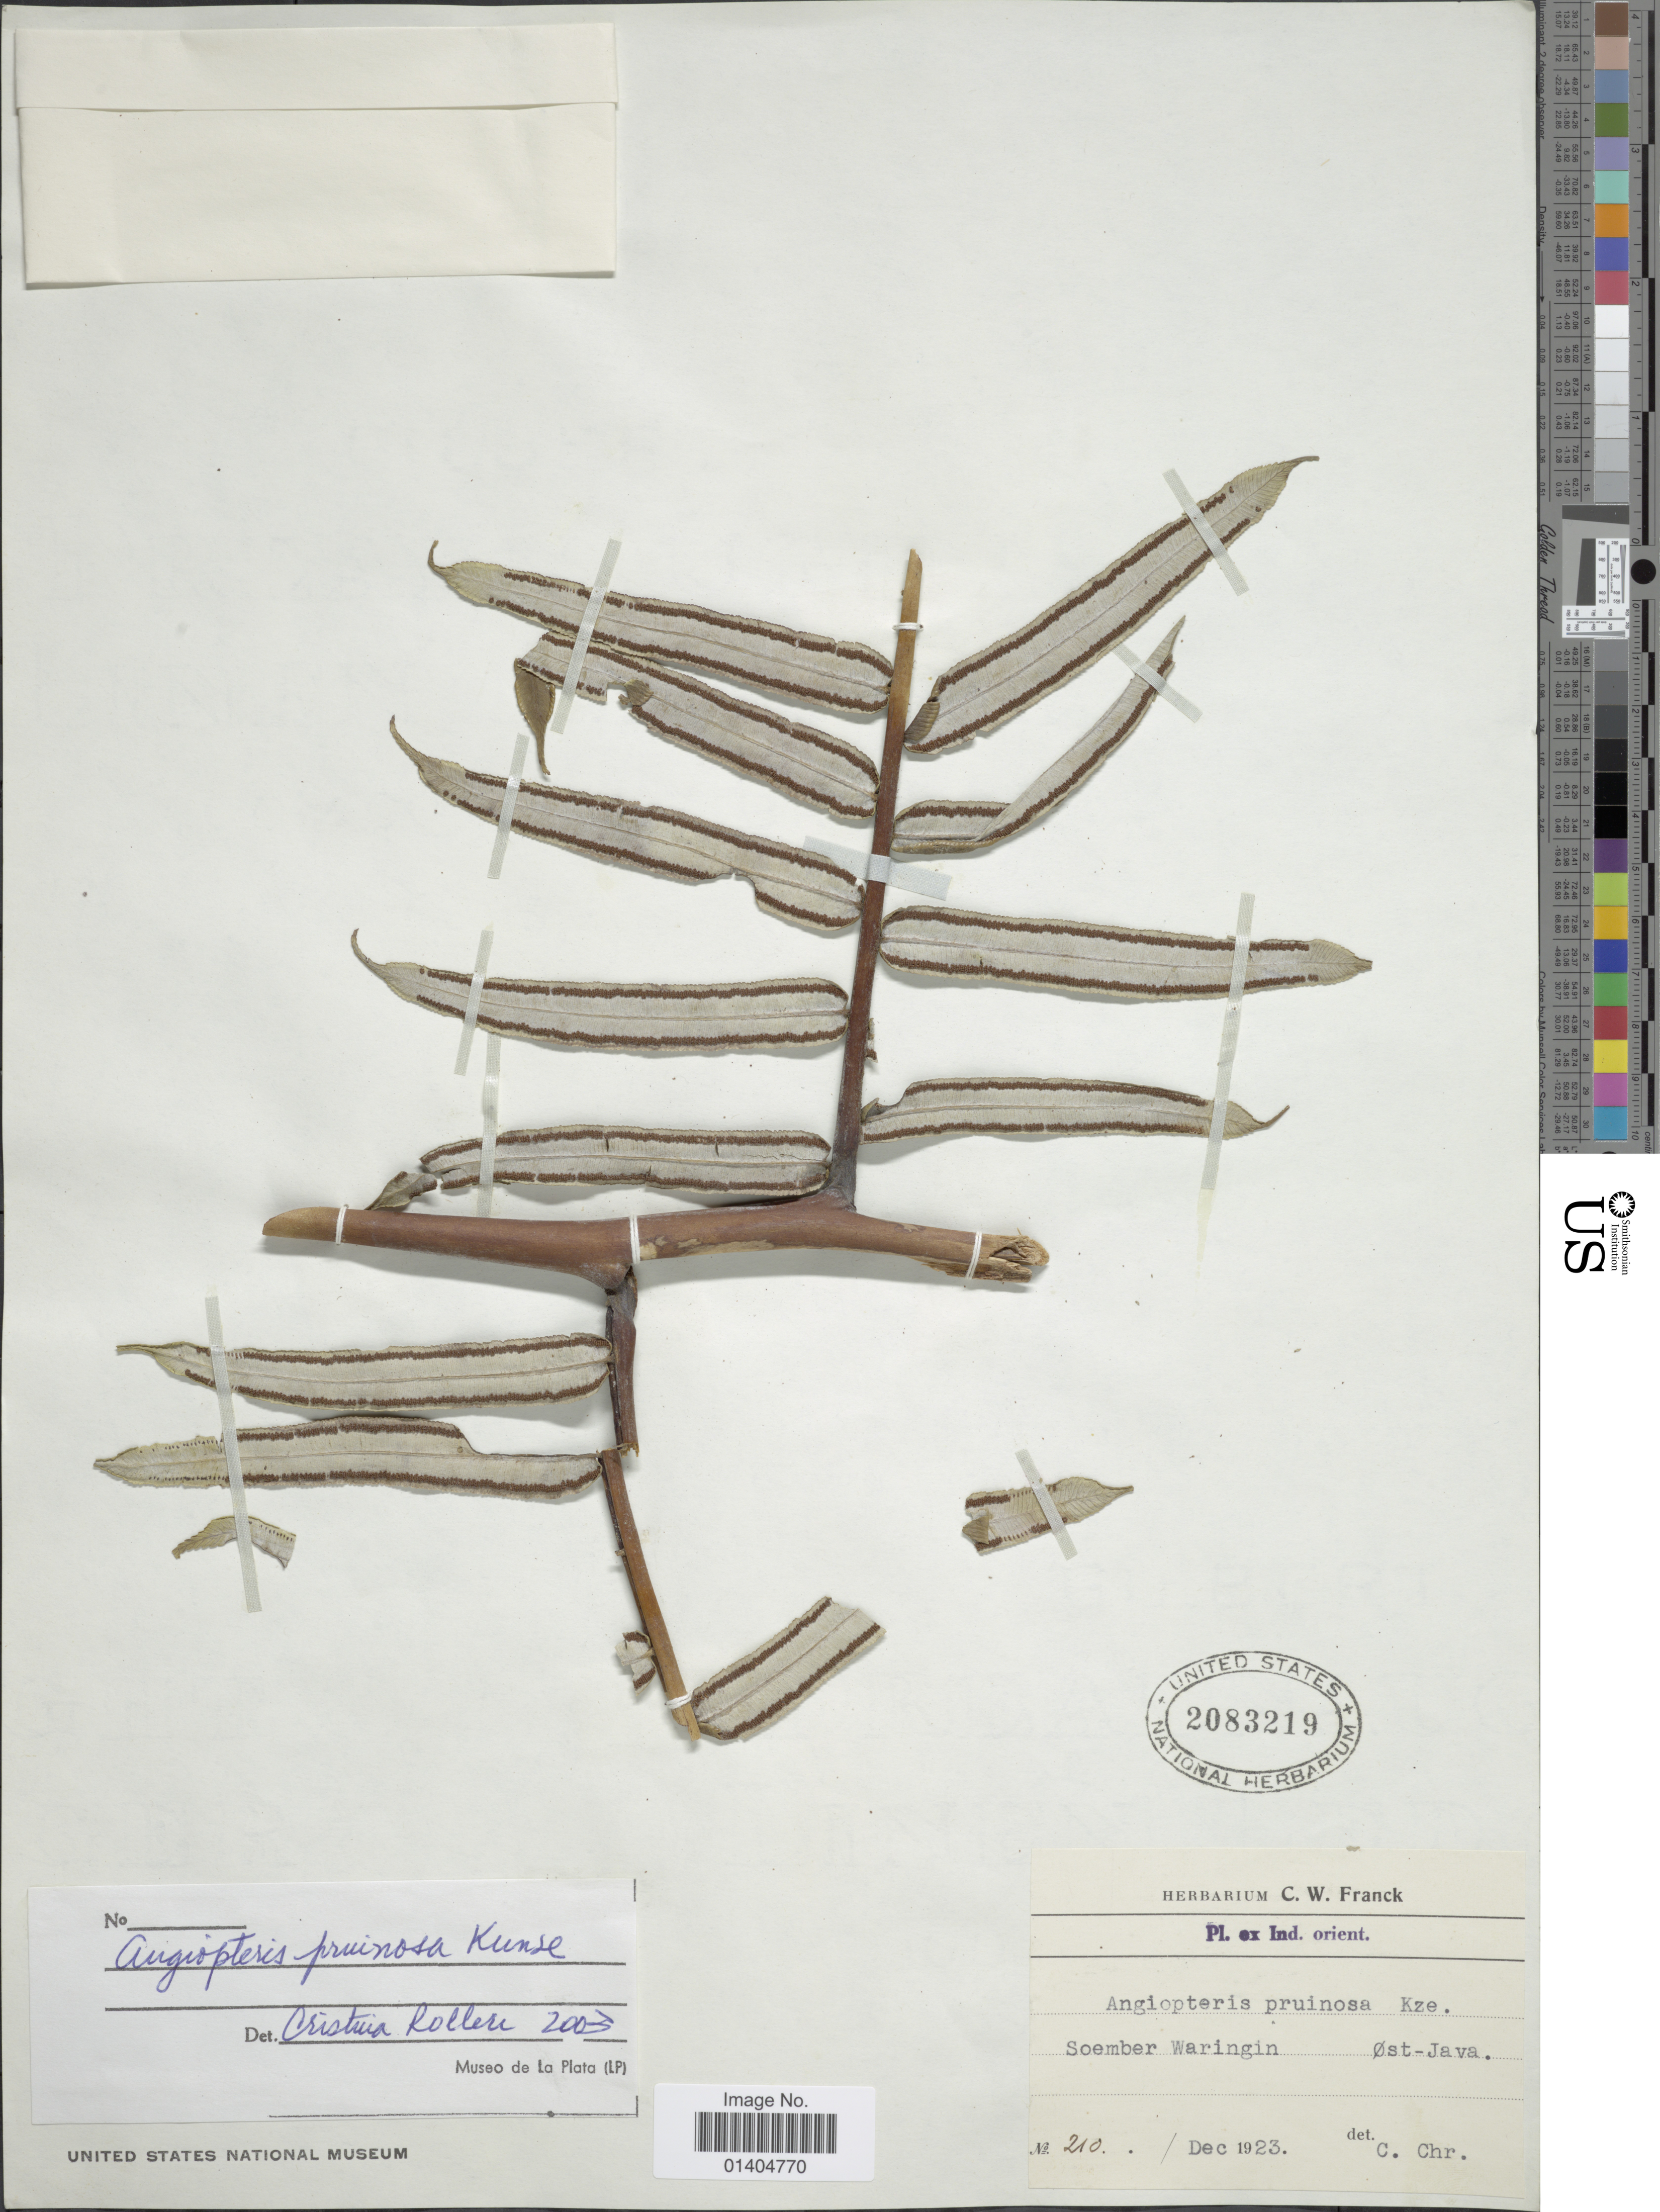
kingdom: Plantae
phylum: Tracheophyta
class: Polypodiopsida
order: Marattiales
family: Marattiaceae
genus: Angiopteris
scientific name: Angiopteris pruinosa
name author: Kunze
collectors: C. Franck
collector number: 210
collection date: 1923-12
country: Indonesia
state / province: Java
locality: Ind. orient, øst-Java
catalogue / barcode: US 2083219